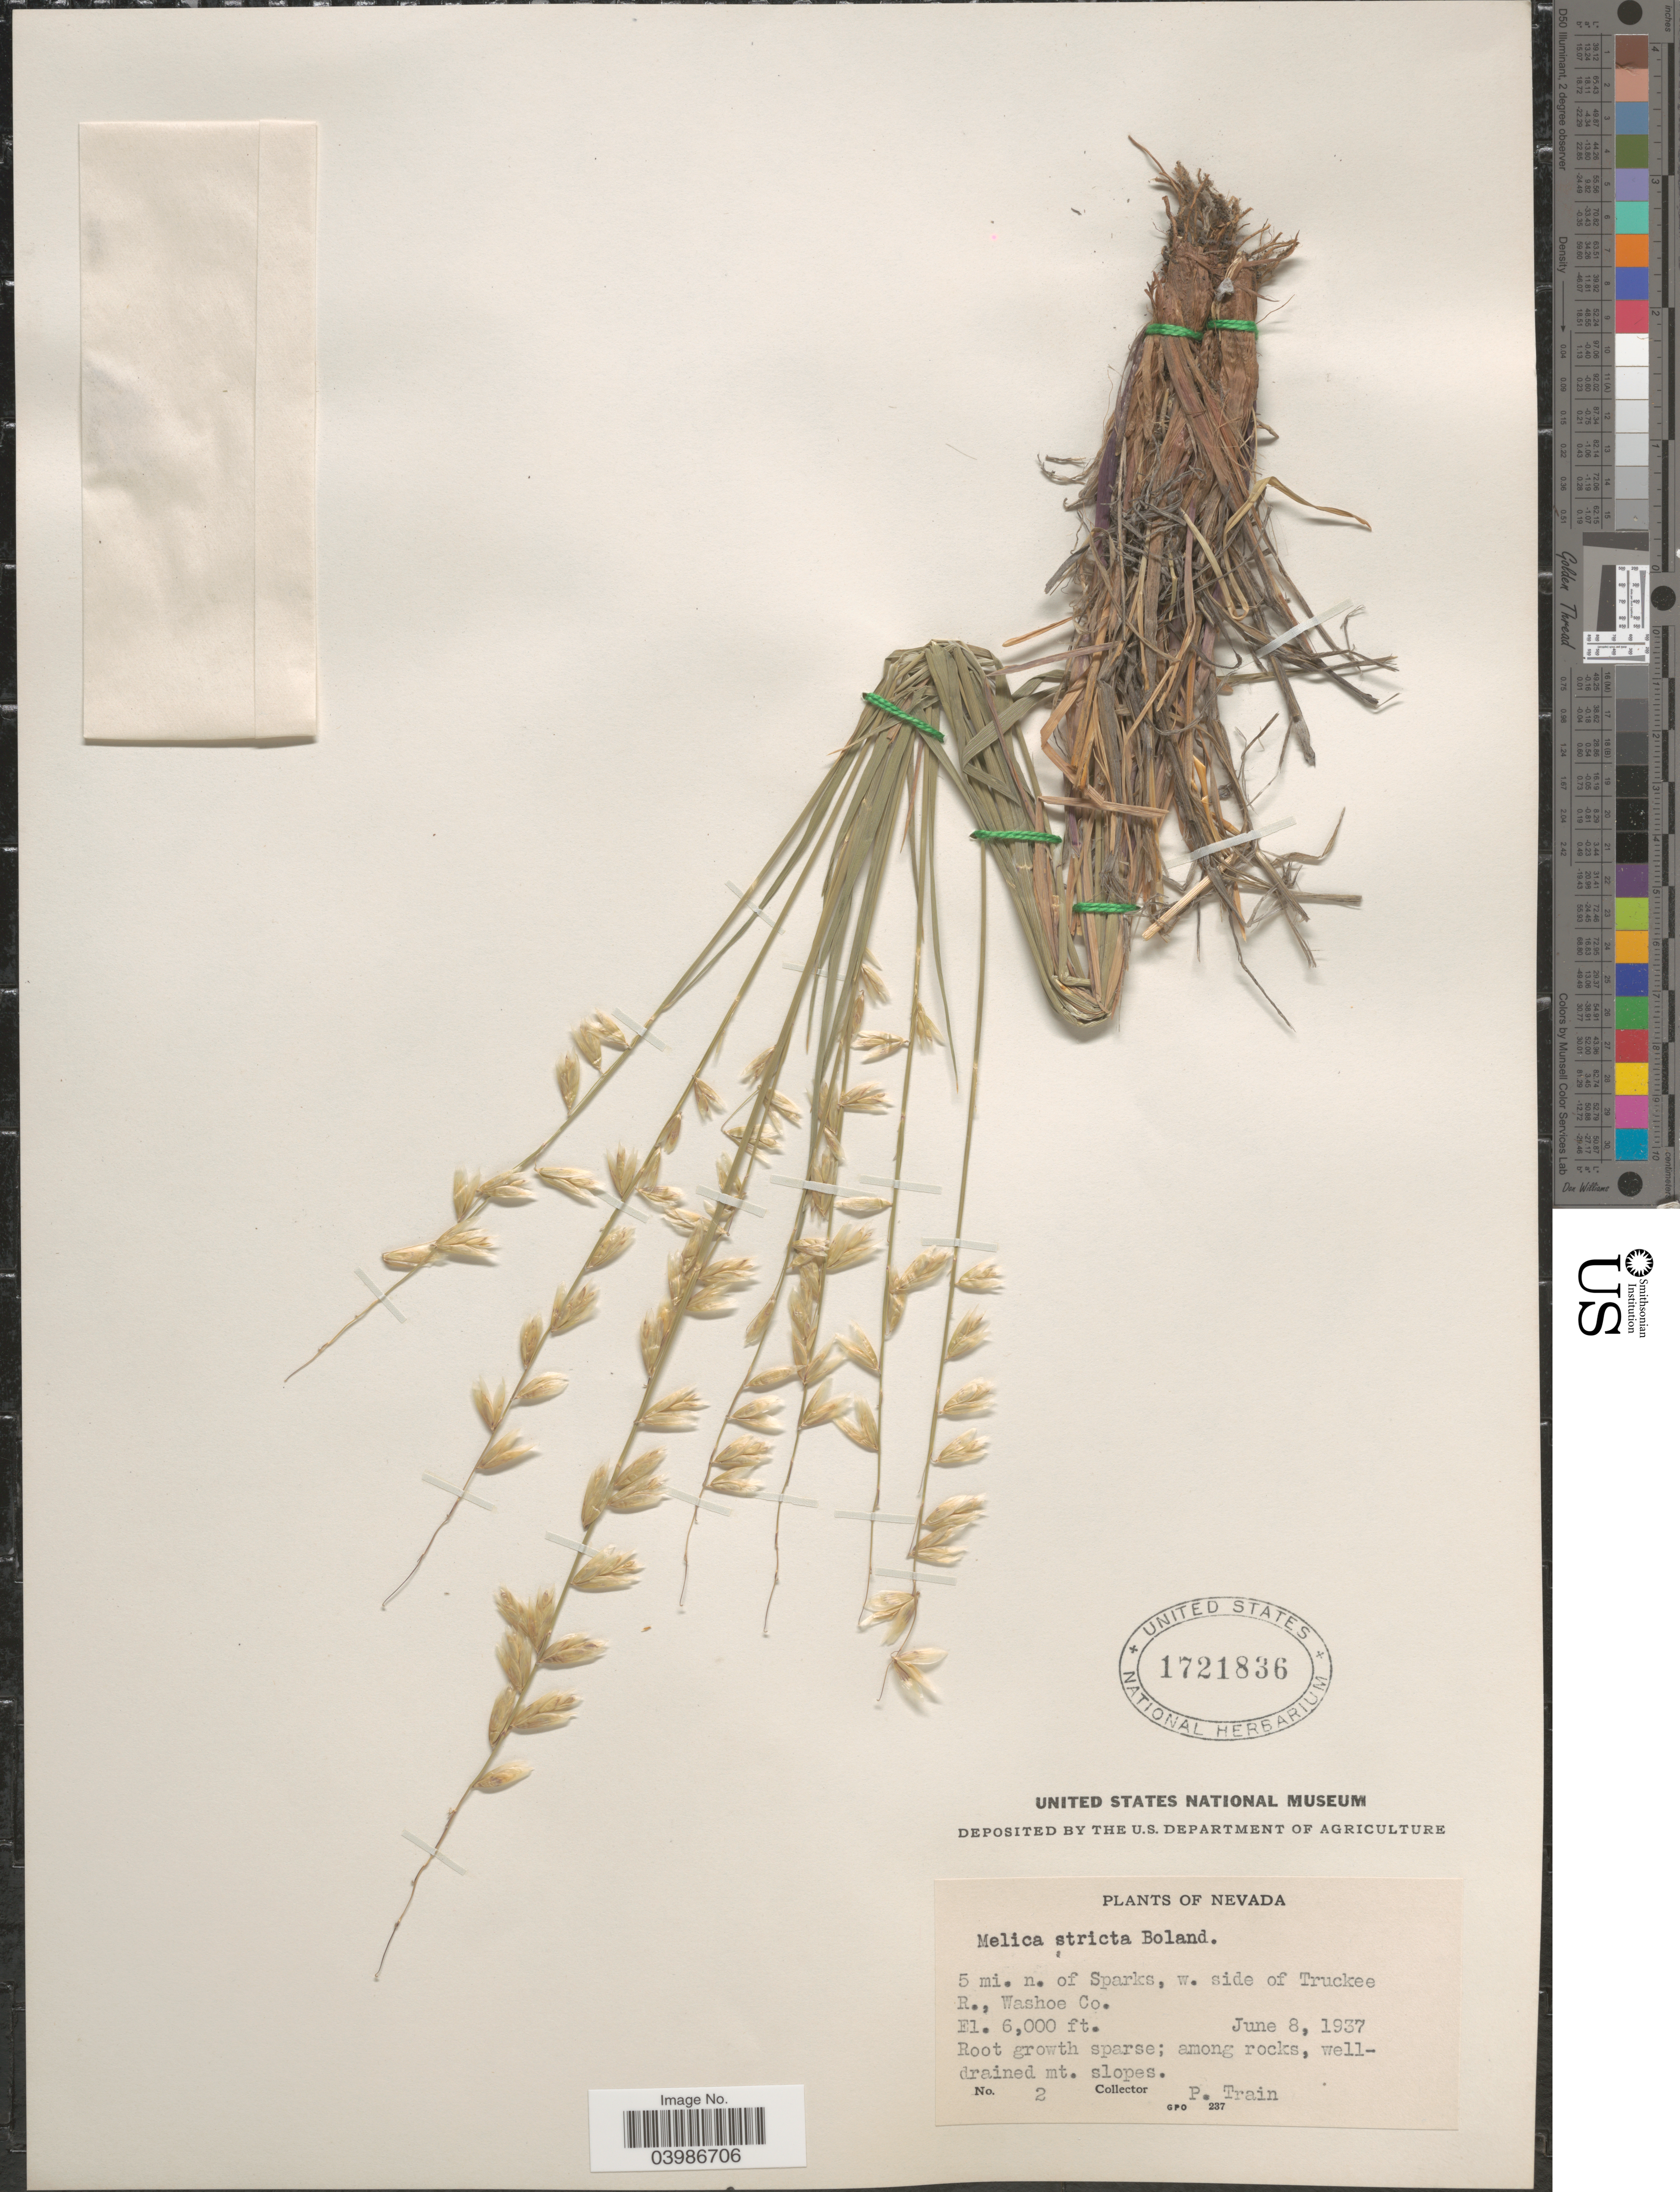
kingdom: Plantae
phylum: Tracheophyta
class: Liliopsida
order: Poales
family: Poaceae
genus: Melica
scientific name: Melica stricta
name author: Bol.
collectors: P. Train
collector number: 2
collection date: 1937-06-08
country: United States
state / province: Nevada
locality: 5 mi. n. of Sparks, w. side of Truckee R., Washoe Co.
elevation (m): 1829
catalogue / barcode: US 1721836